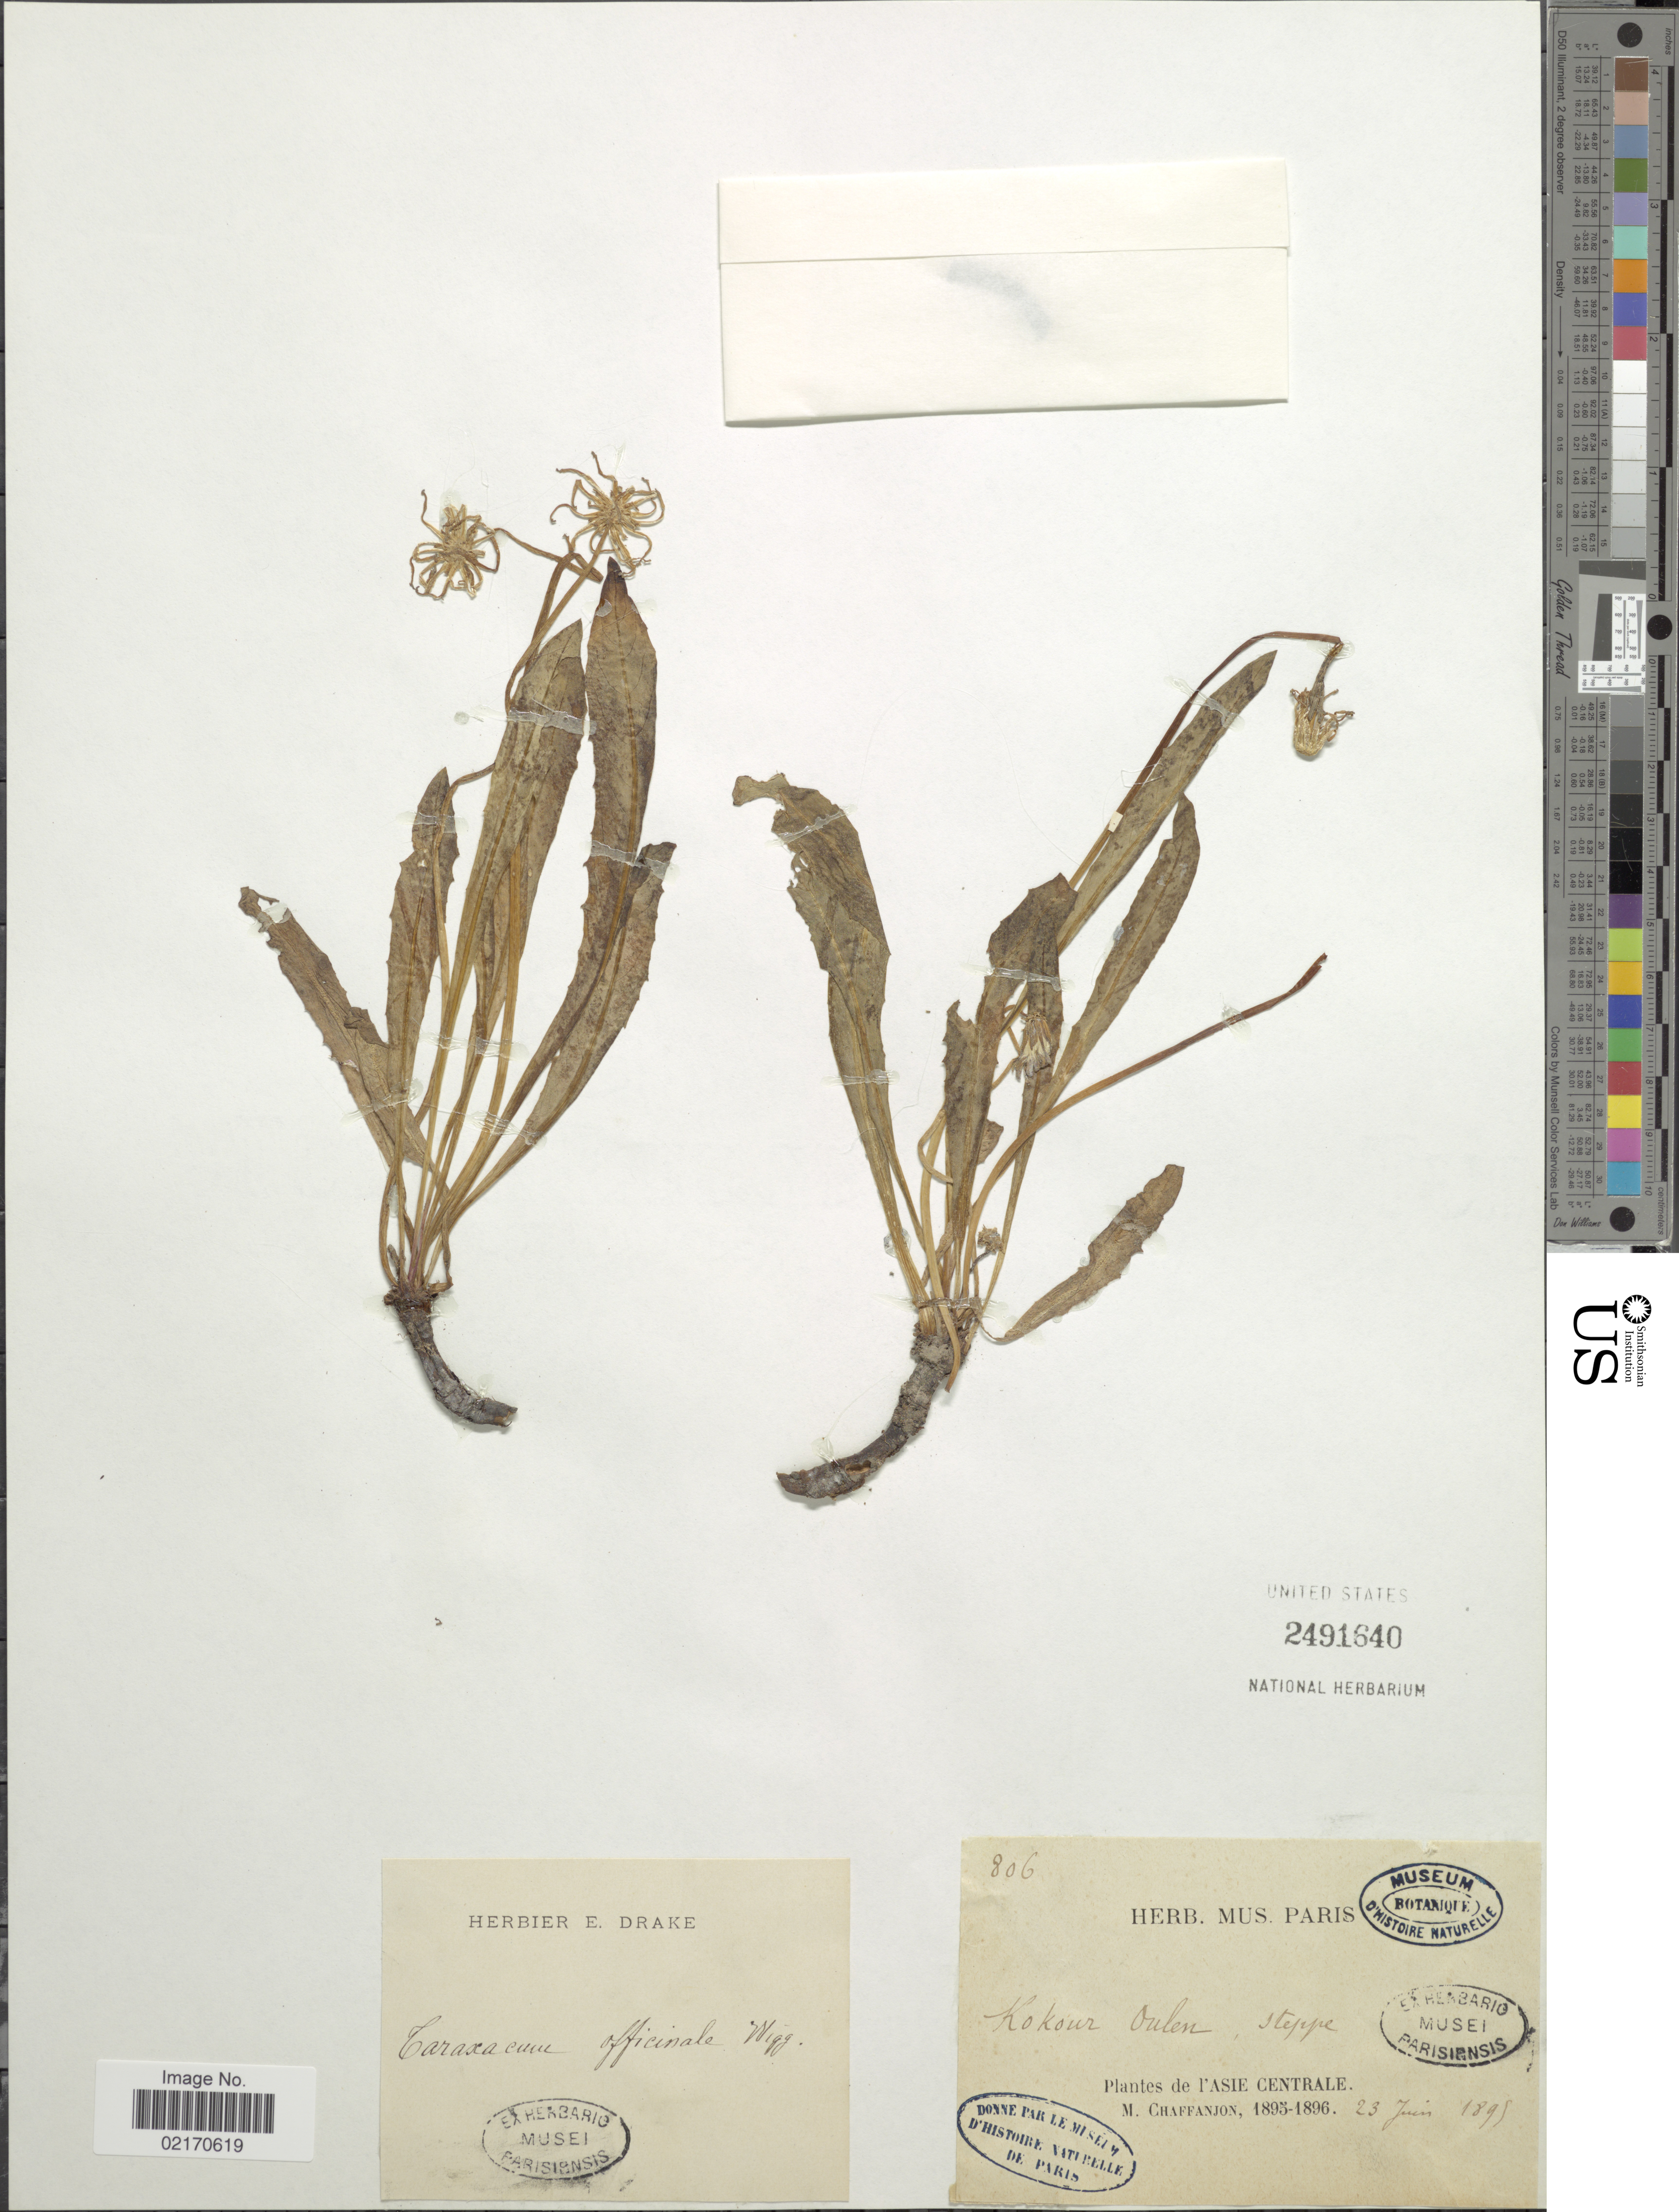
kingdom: Plantae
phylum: Tracheophyta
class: Magnoliopsida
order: Asterales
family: Asteraceae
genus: Taraxacum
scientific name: Taraxacum officinale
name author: G.H. Weber ex F.H. Wigg.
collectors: M. Chaffanjon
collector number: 806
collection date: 1895-06-23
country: Mongolia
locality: Kokour Oulen, steppe, l'Asie Centrale.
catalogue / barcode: US 2491640